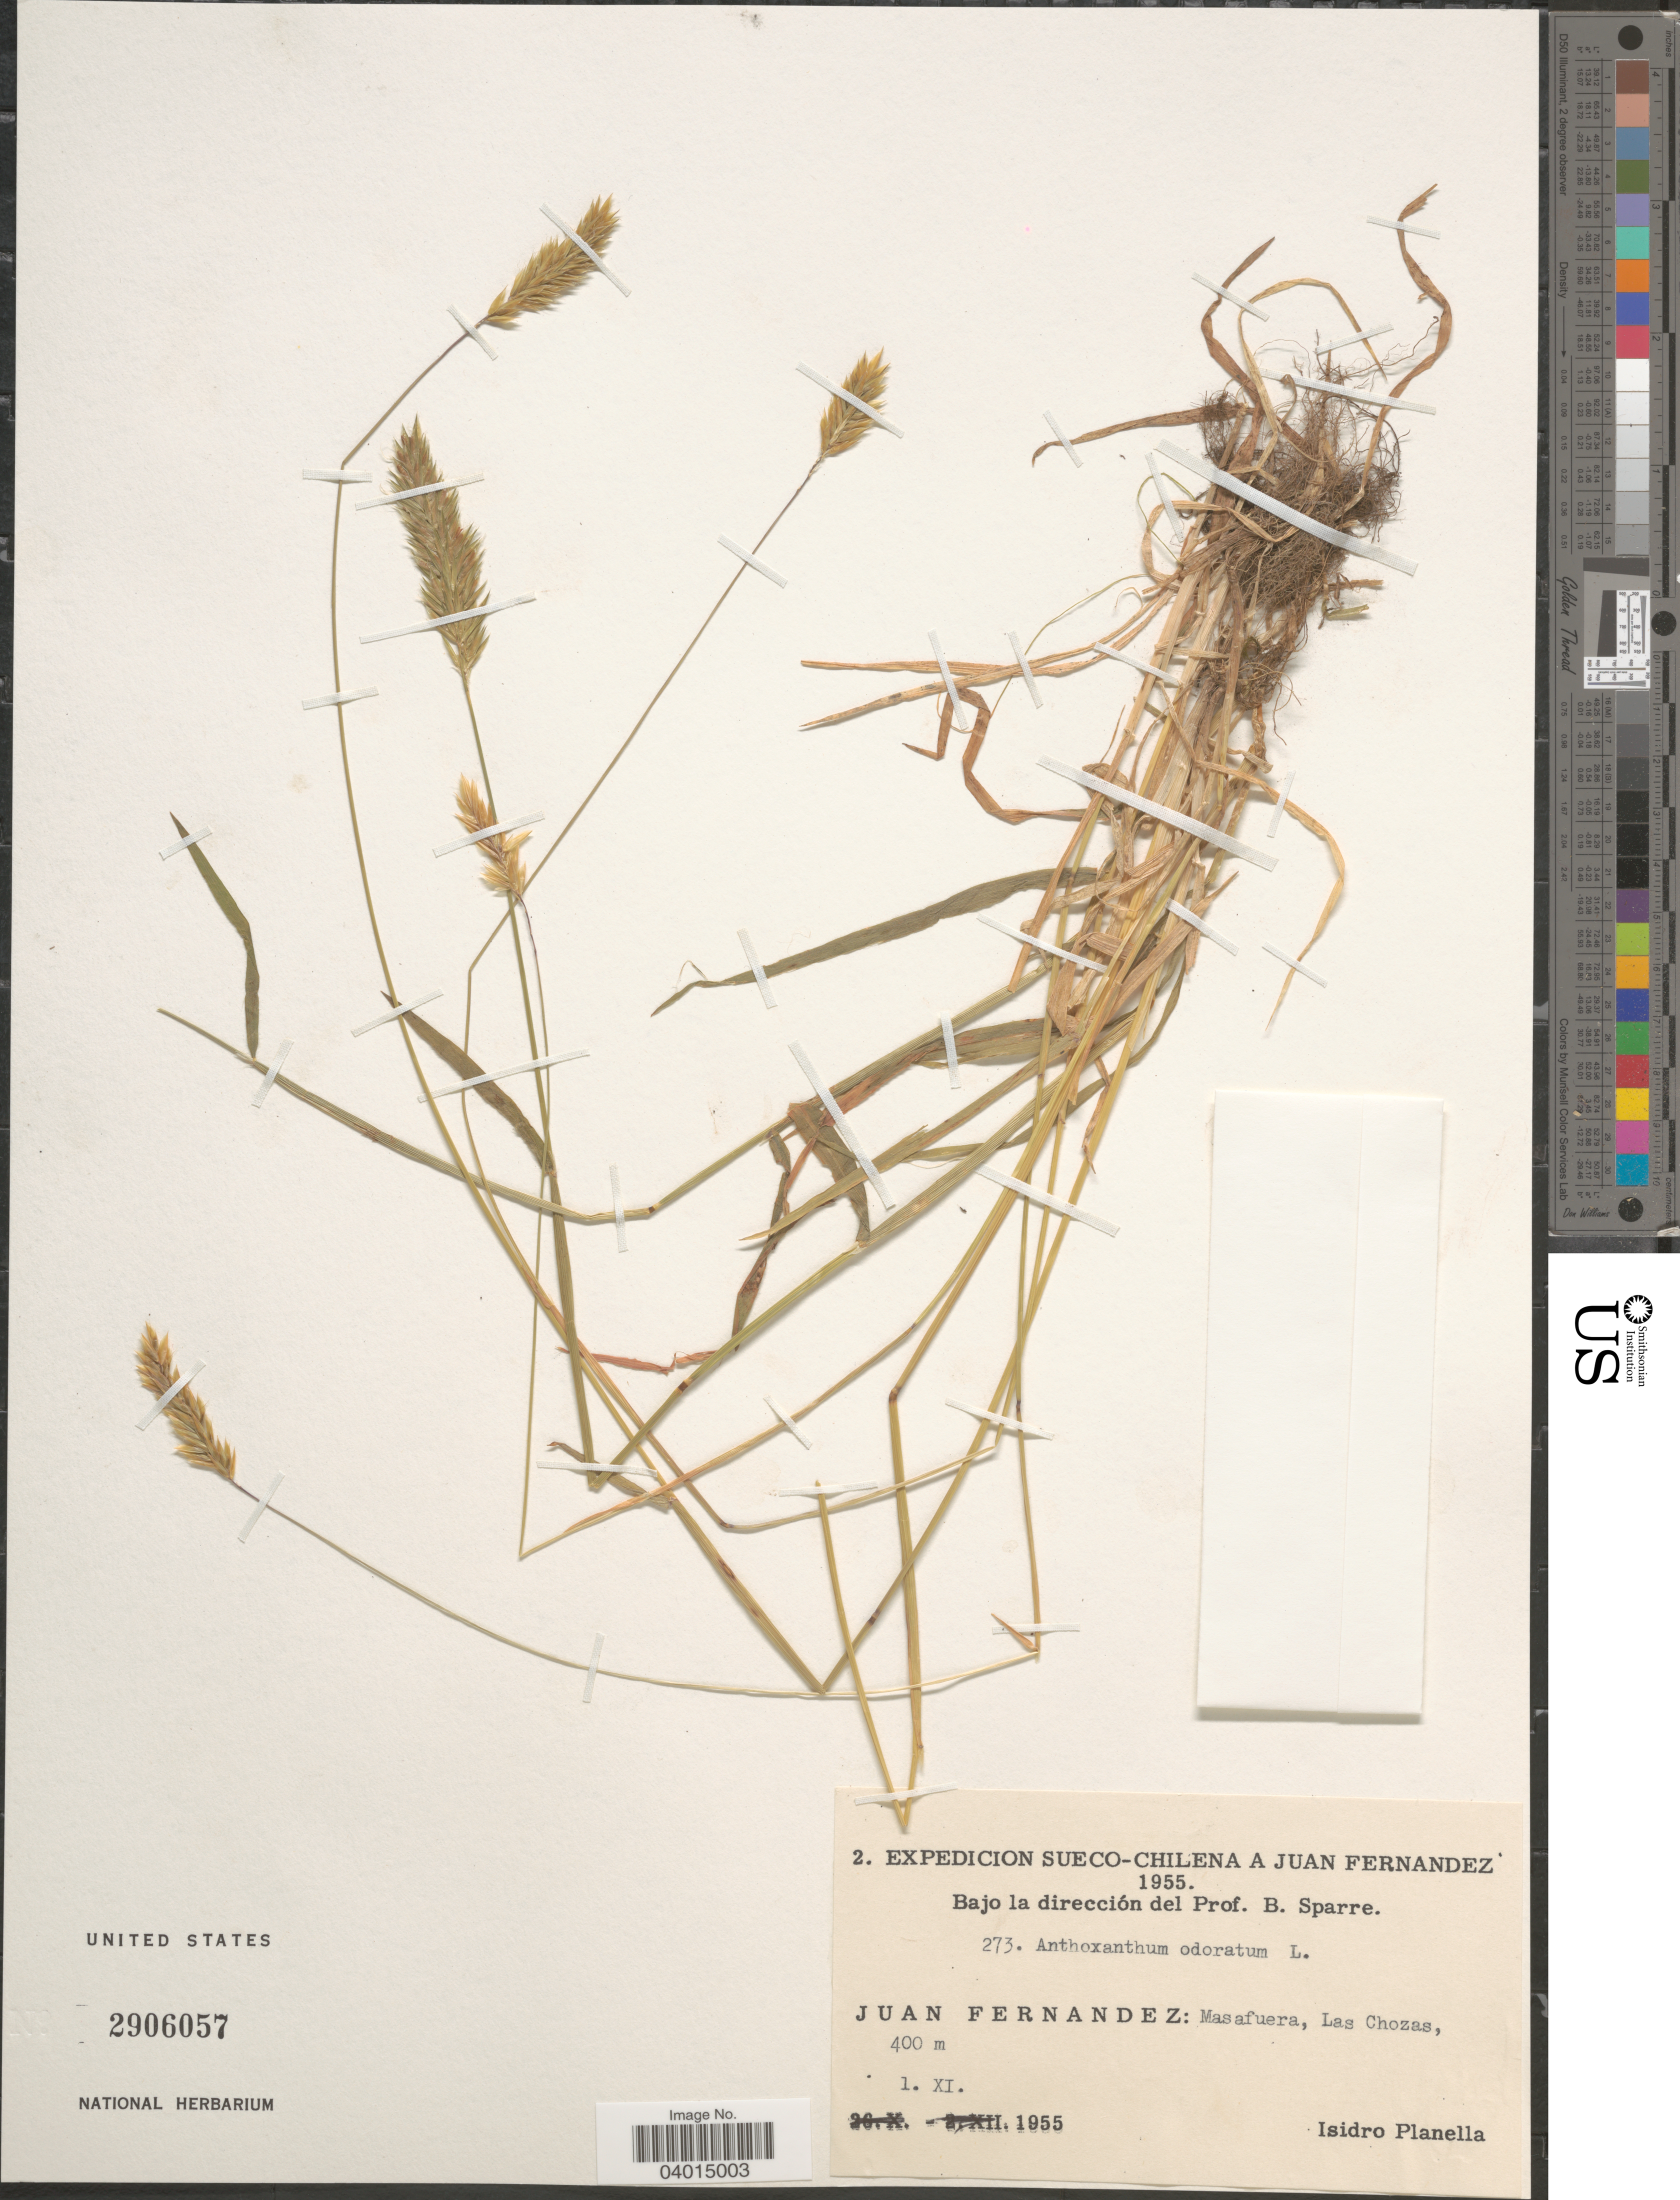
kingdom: Plantae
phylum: Tracheophyta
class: Liliopsida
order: Poales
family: Poaceae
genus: Anthoxanthum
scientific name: Anthoxanthum odoratum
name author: L.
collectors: I. Planella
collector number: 273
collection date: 1955-11-01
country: Chile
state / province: Valparaíso (V)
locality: Juan Fernandez: Masafuera, Las Chozas.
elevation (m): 400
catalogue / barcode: US 2906057